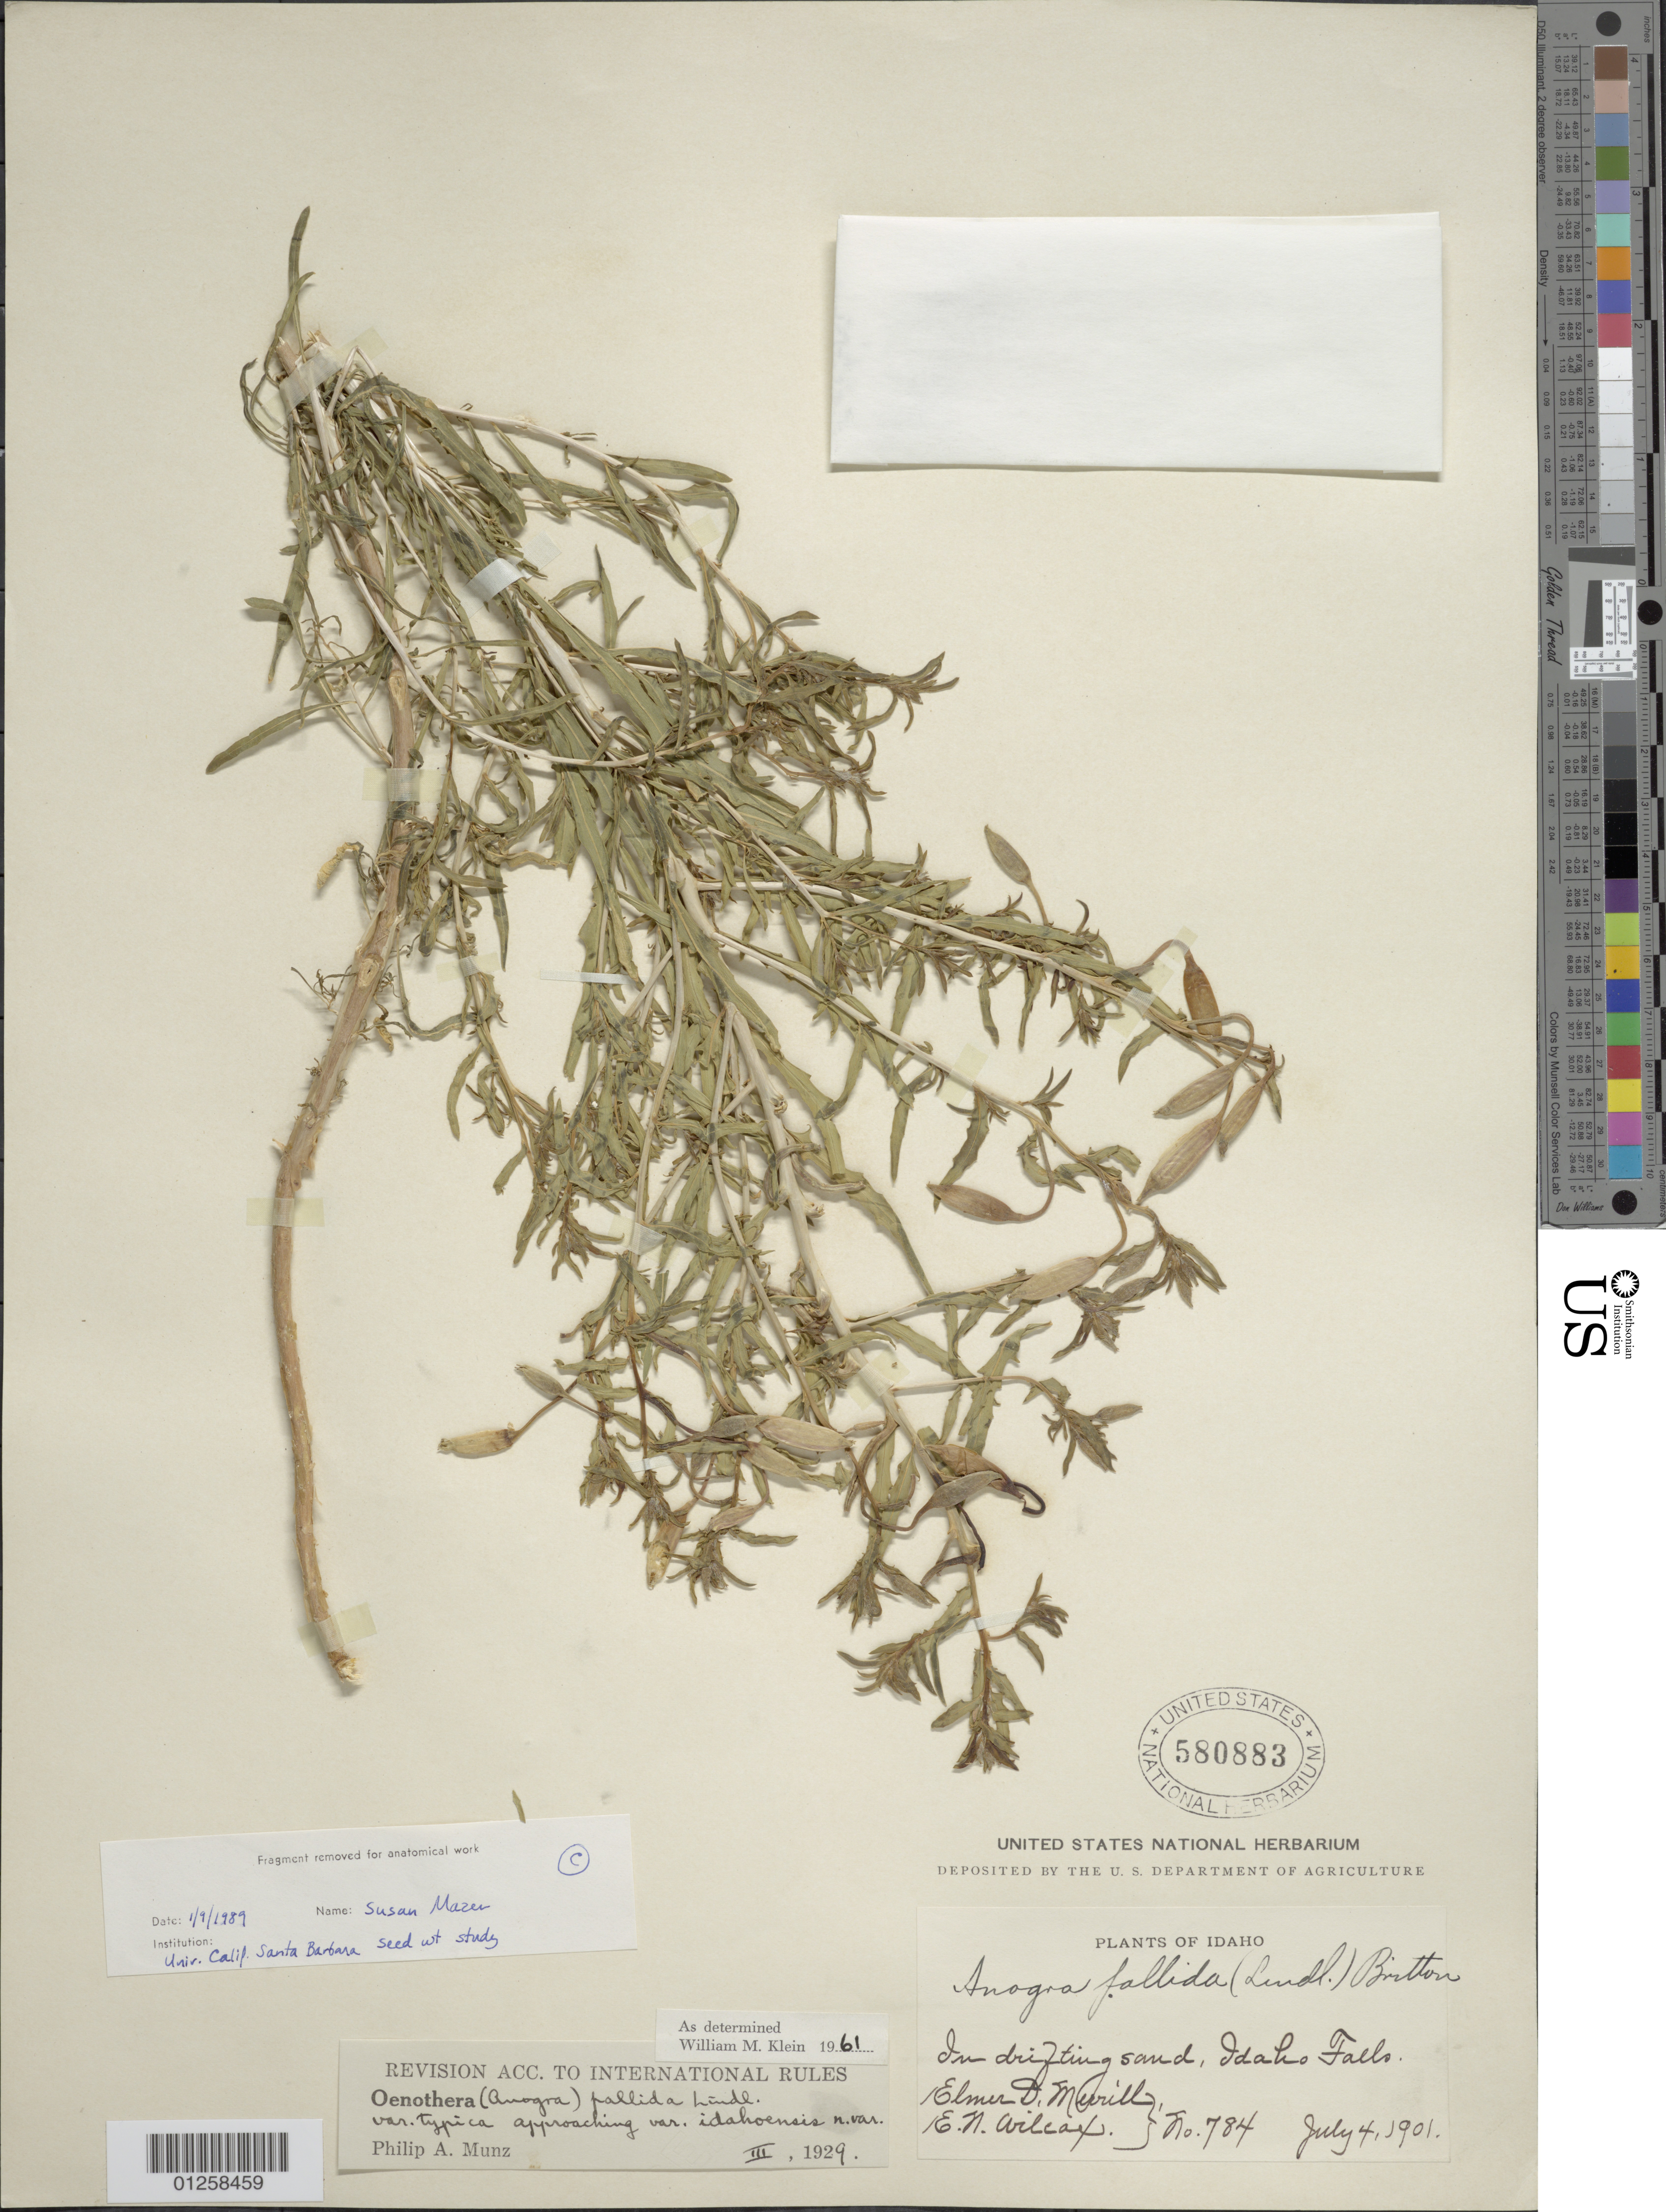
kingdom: Plantae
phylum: Tracheophyta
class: Magnoliopsida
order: Myrtales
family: Onagraceae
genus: Oenothera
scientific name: Oenothera pallida subsp. pallida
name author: Lindl.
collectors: E. D. Merrill & E. Wilcox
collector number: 784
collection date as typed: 04 Jul 1901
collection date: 1901-07-04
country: United States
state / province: Idaho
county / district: Bonneville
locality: Idaho Falls.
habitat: In drifting sand.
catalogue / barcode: US 580883